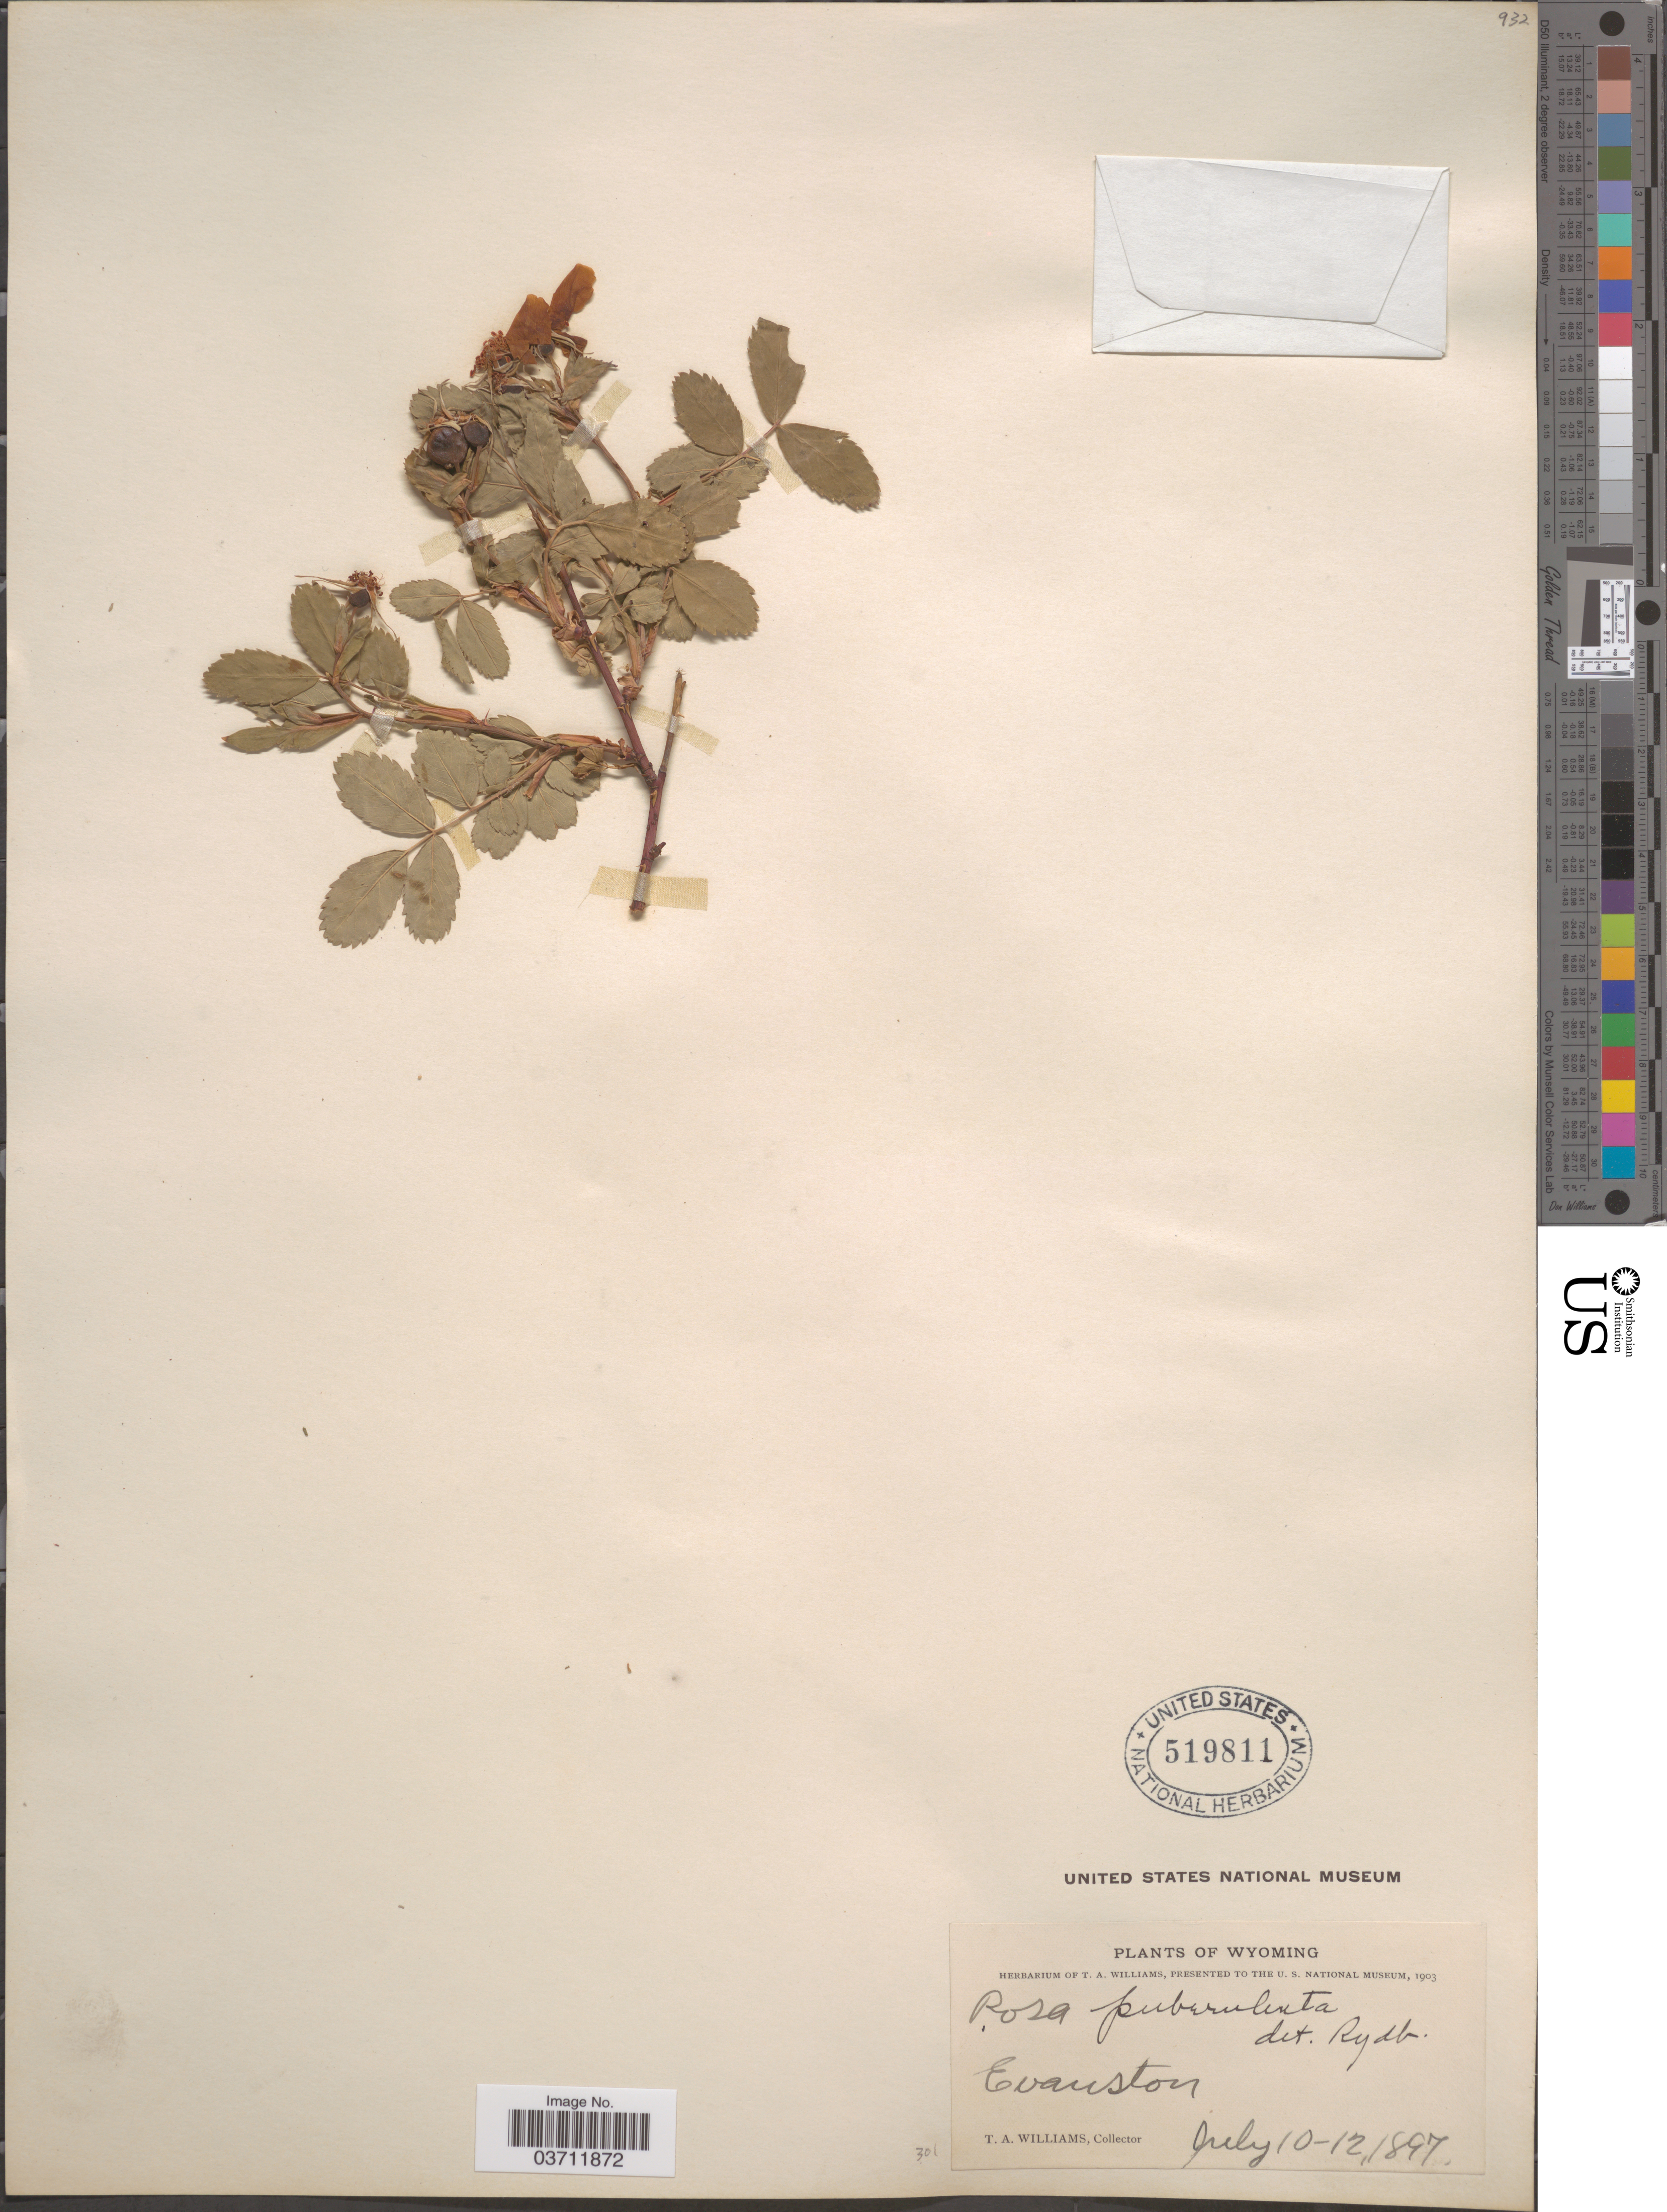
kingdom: Plantae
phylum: Tracheophyta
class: Magnoliopsida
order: Rosales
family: Rosaceae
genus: Rosa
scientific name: Rosa puberulenta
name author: Rydb.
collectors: T. Williams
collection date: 1897-07-10/1897-07-12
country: United States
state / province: Wyoming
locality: Evanston.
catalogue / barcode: US 519811